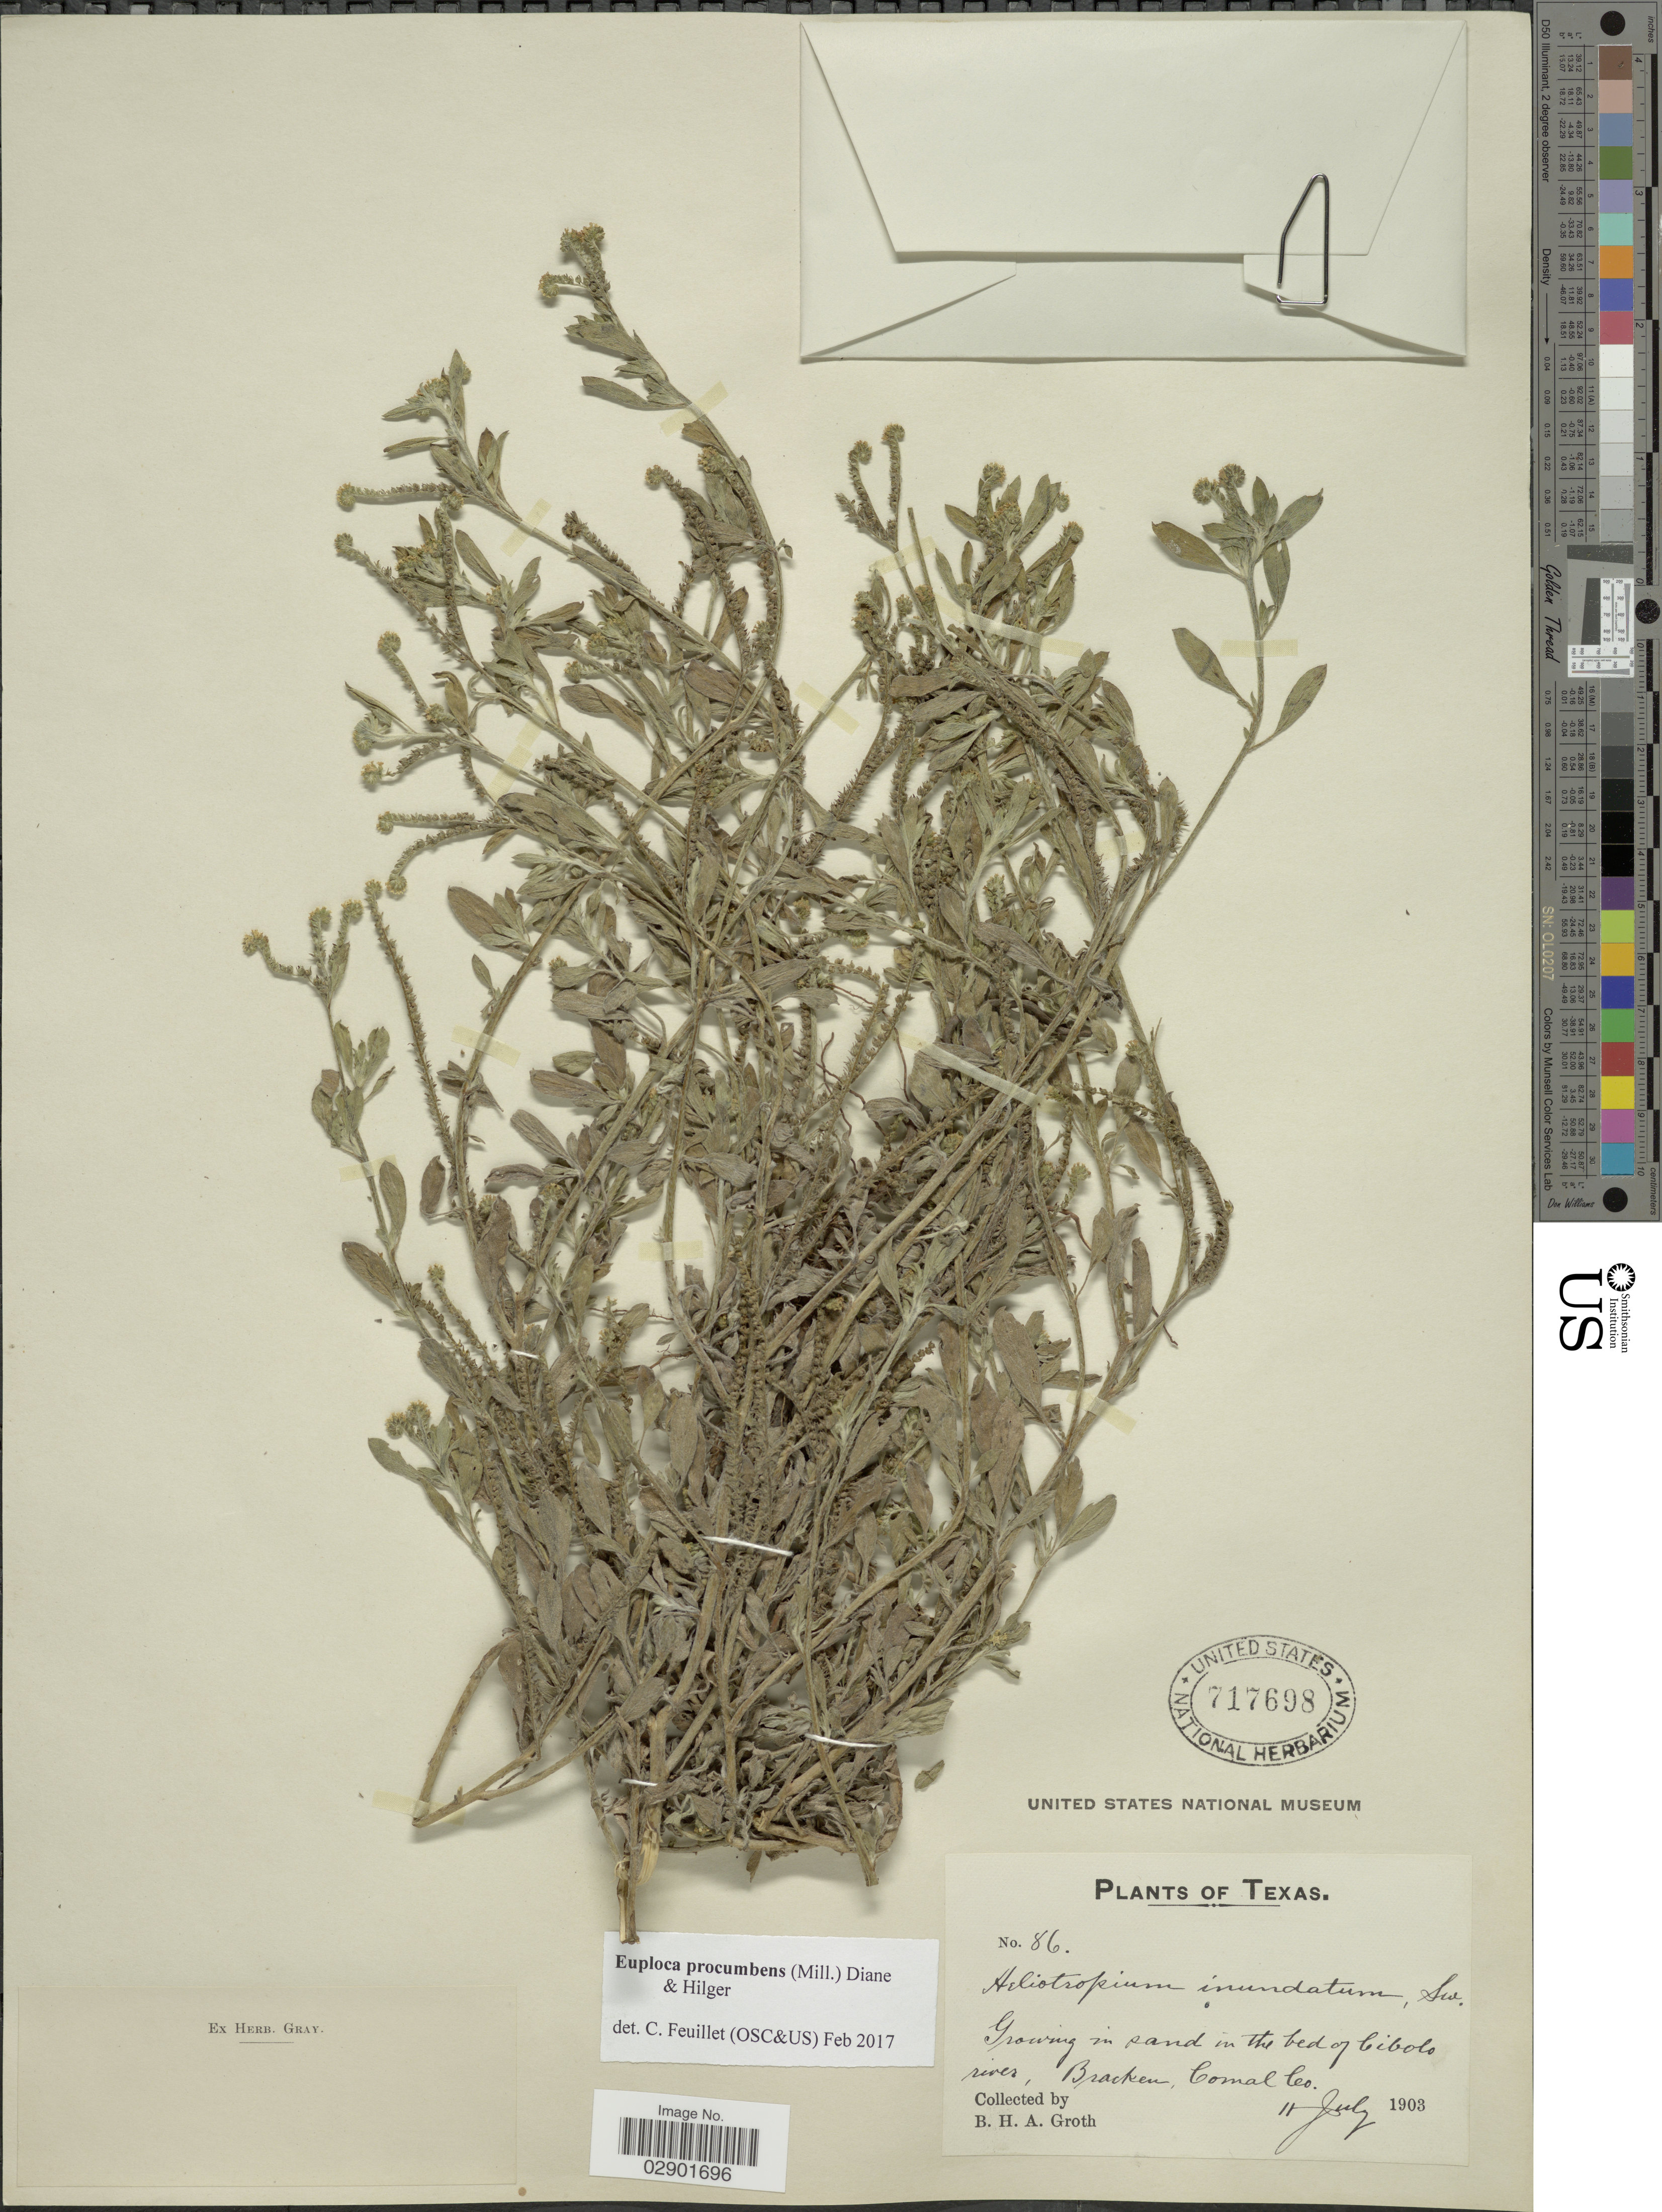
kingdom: Plantae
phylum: Tracheophyta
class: Magnoliopsida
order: Boraginales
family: Heliotropiaceae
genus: Euploca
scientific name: Euploca procumbens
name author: (Mill.) Diane & Hilger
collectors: B. Groth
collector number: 86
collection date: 1903-07-11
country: United States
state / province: Texas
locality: Growing in sand in the bed of Cibolo river, Bracken, Comal Co.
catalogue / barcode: US 717698